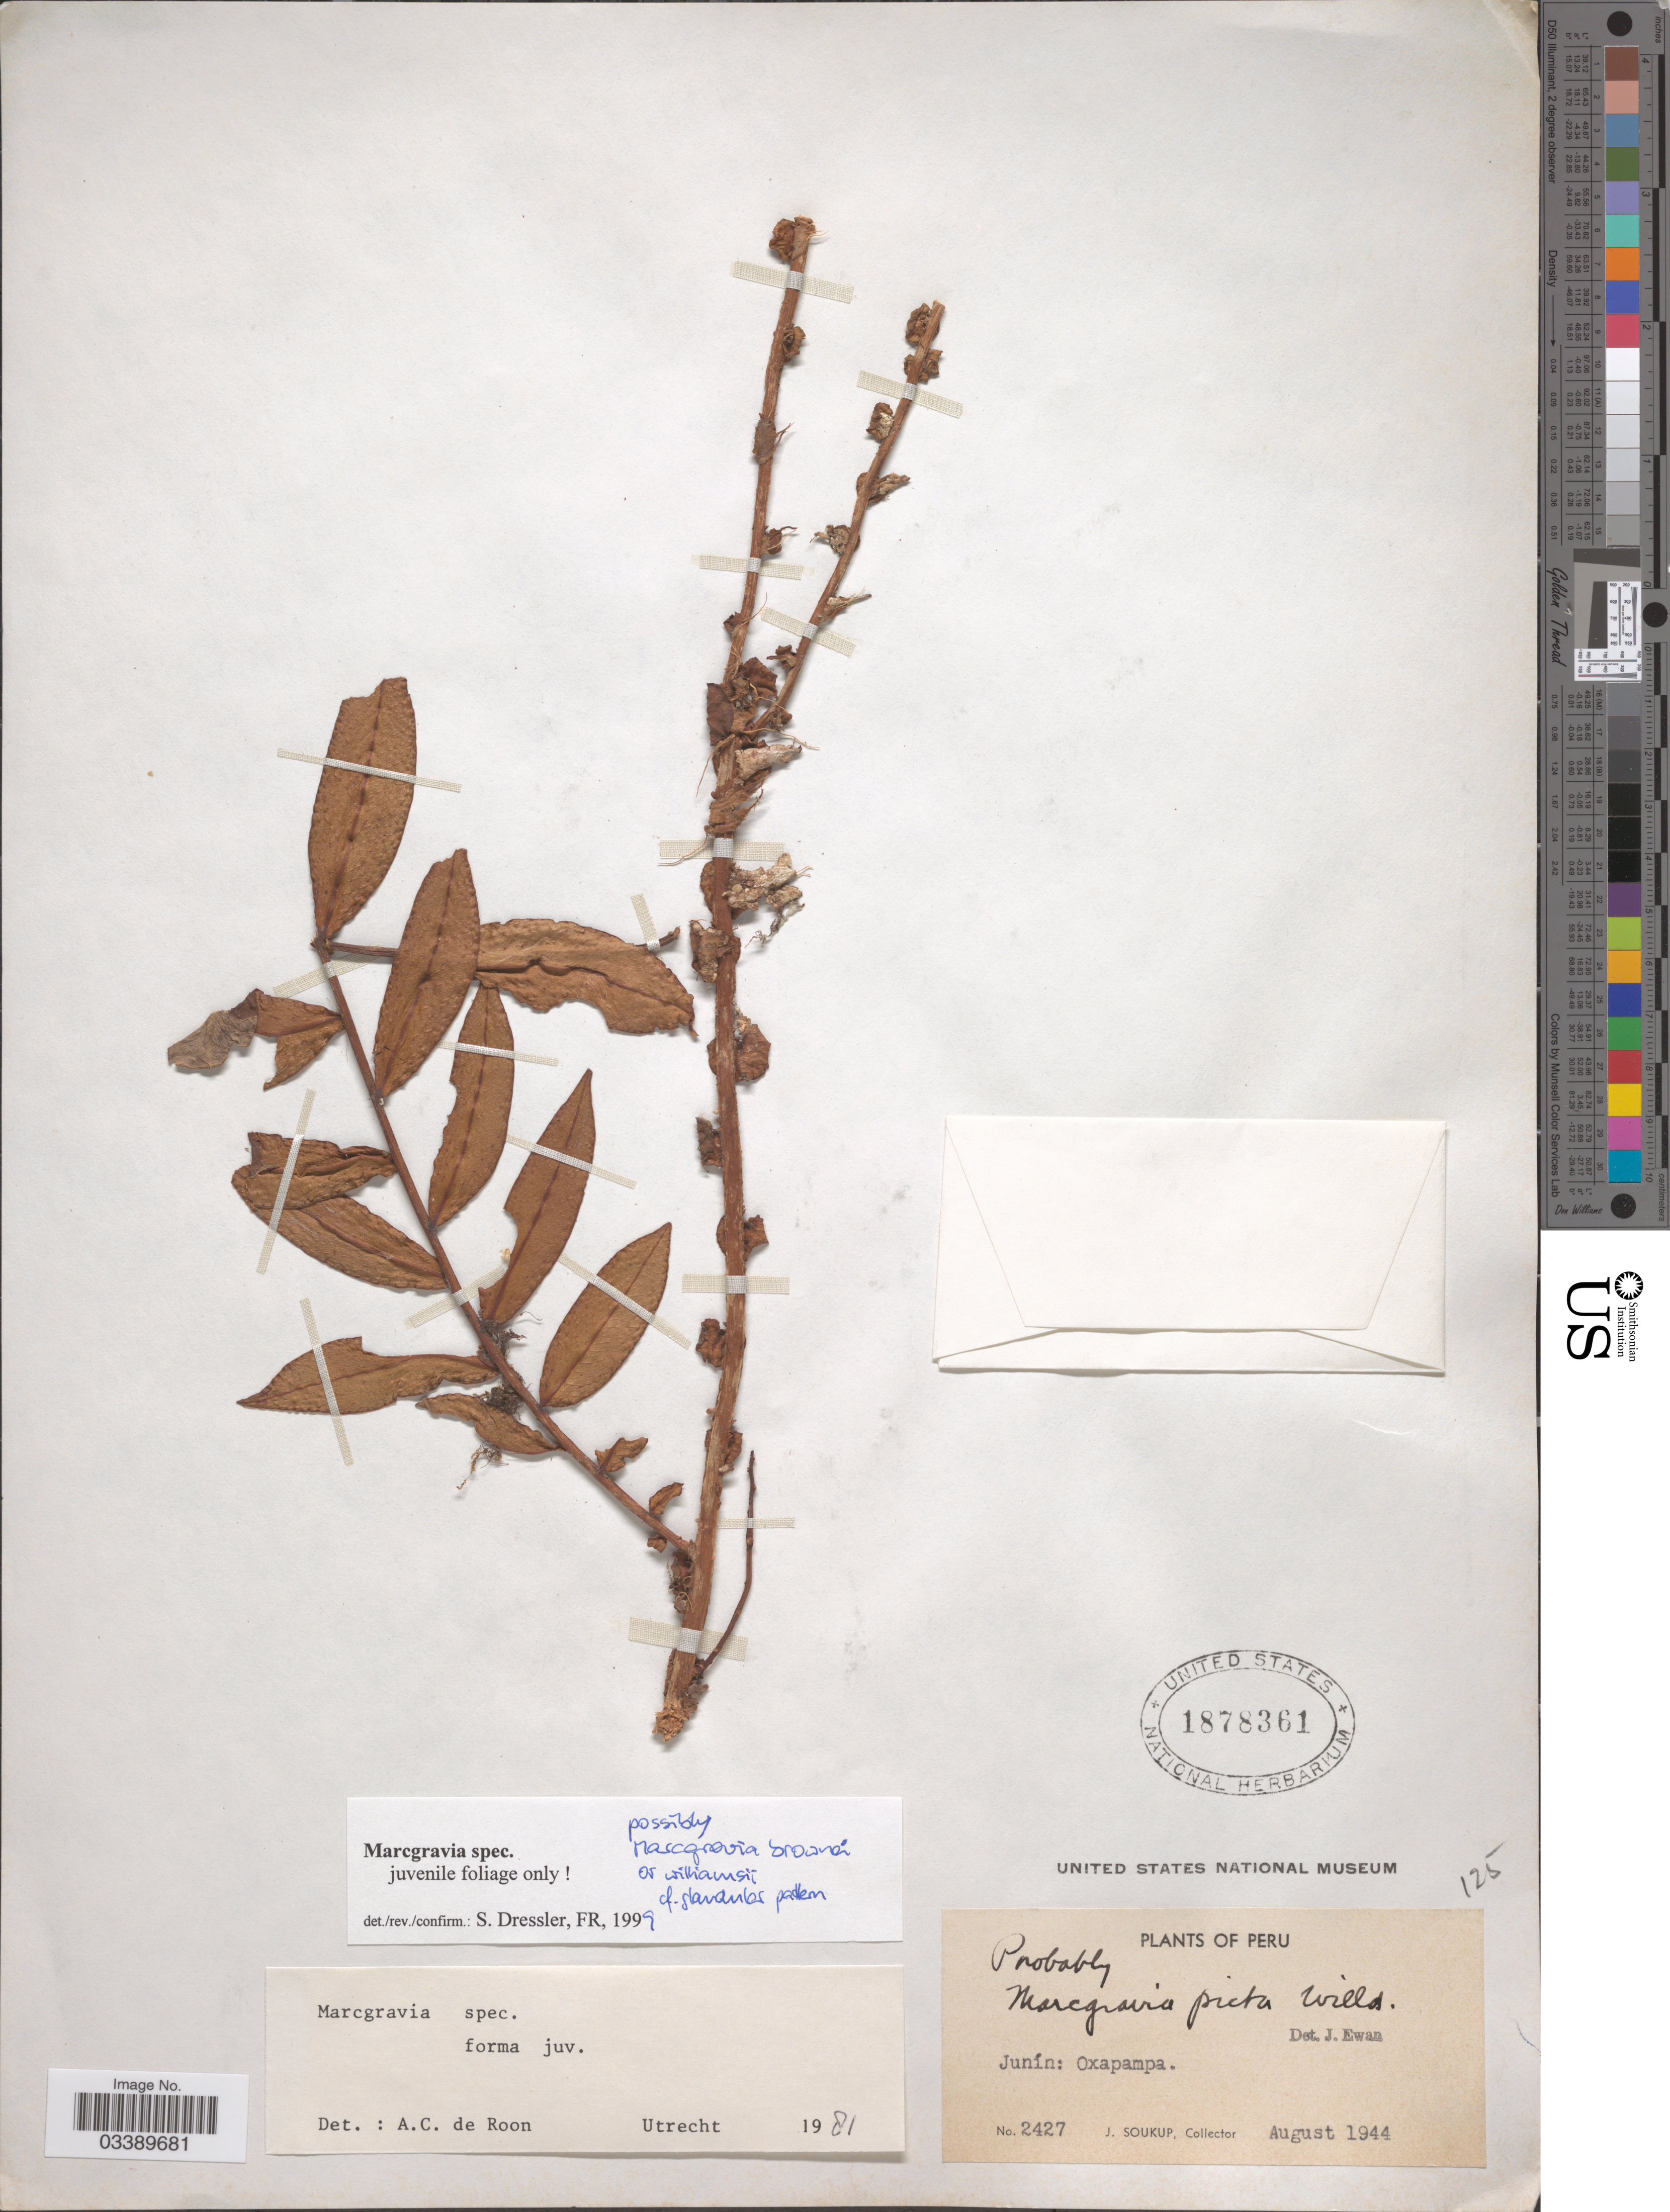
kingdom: Plantae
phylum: Tracheophyta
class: Magnoliopsida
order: Ericales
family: Marcgraviaceae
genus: Marcgravia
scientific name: Marcgravia sp.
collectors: J. Soukup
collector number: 2427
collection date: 1944-08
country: Peru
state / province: Junín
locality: Oxapampa.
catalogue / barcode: US 1878361